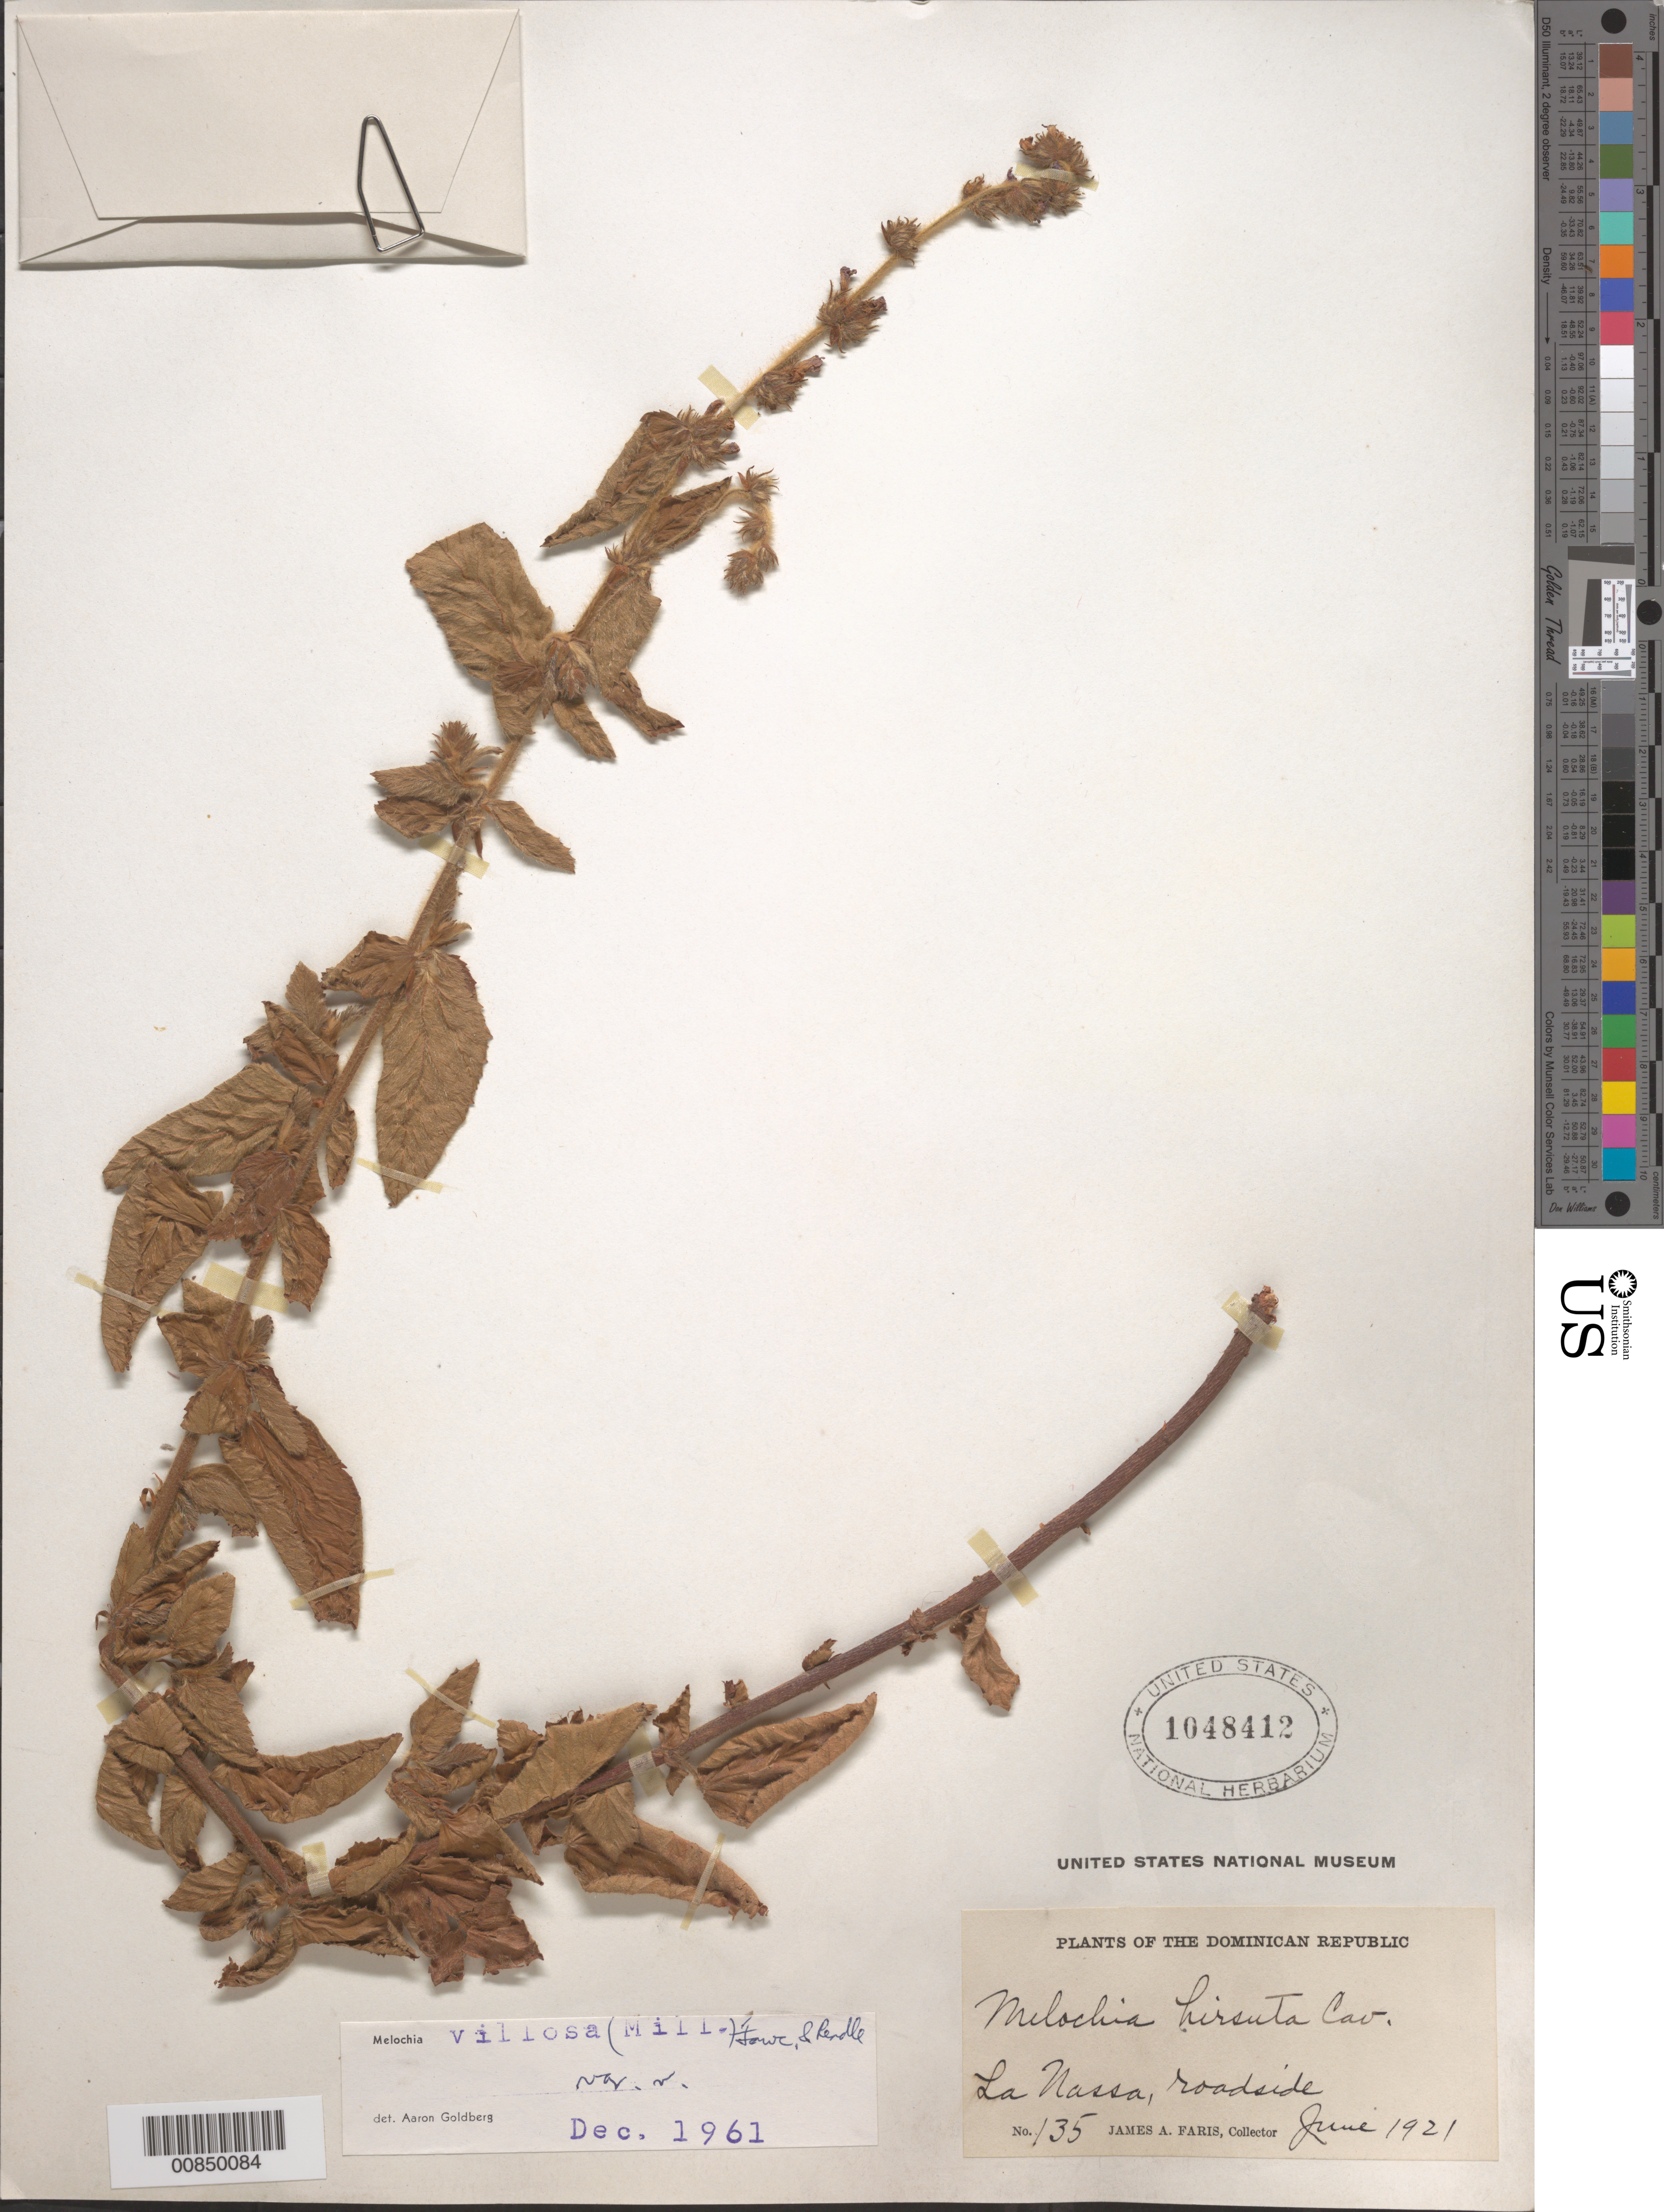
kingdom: Plantae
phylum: Tracheophyta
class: Magnoliopsida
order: Malvales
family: Malvaceae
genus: Melochia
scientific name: Melochia spicata var. spicata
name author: (L.) Fryxell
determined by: Dorr, L. J., (BOT), Smithsonian Institution - National Museum of Natural History (UNITED STATES)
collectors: J. Faris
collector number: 135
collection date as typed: Jun 1921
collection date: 1921-06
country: Dominican Republic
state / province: San Cristóbal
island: Hispaniola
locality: La Nassa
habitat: Roadside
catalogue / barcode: US 1048412